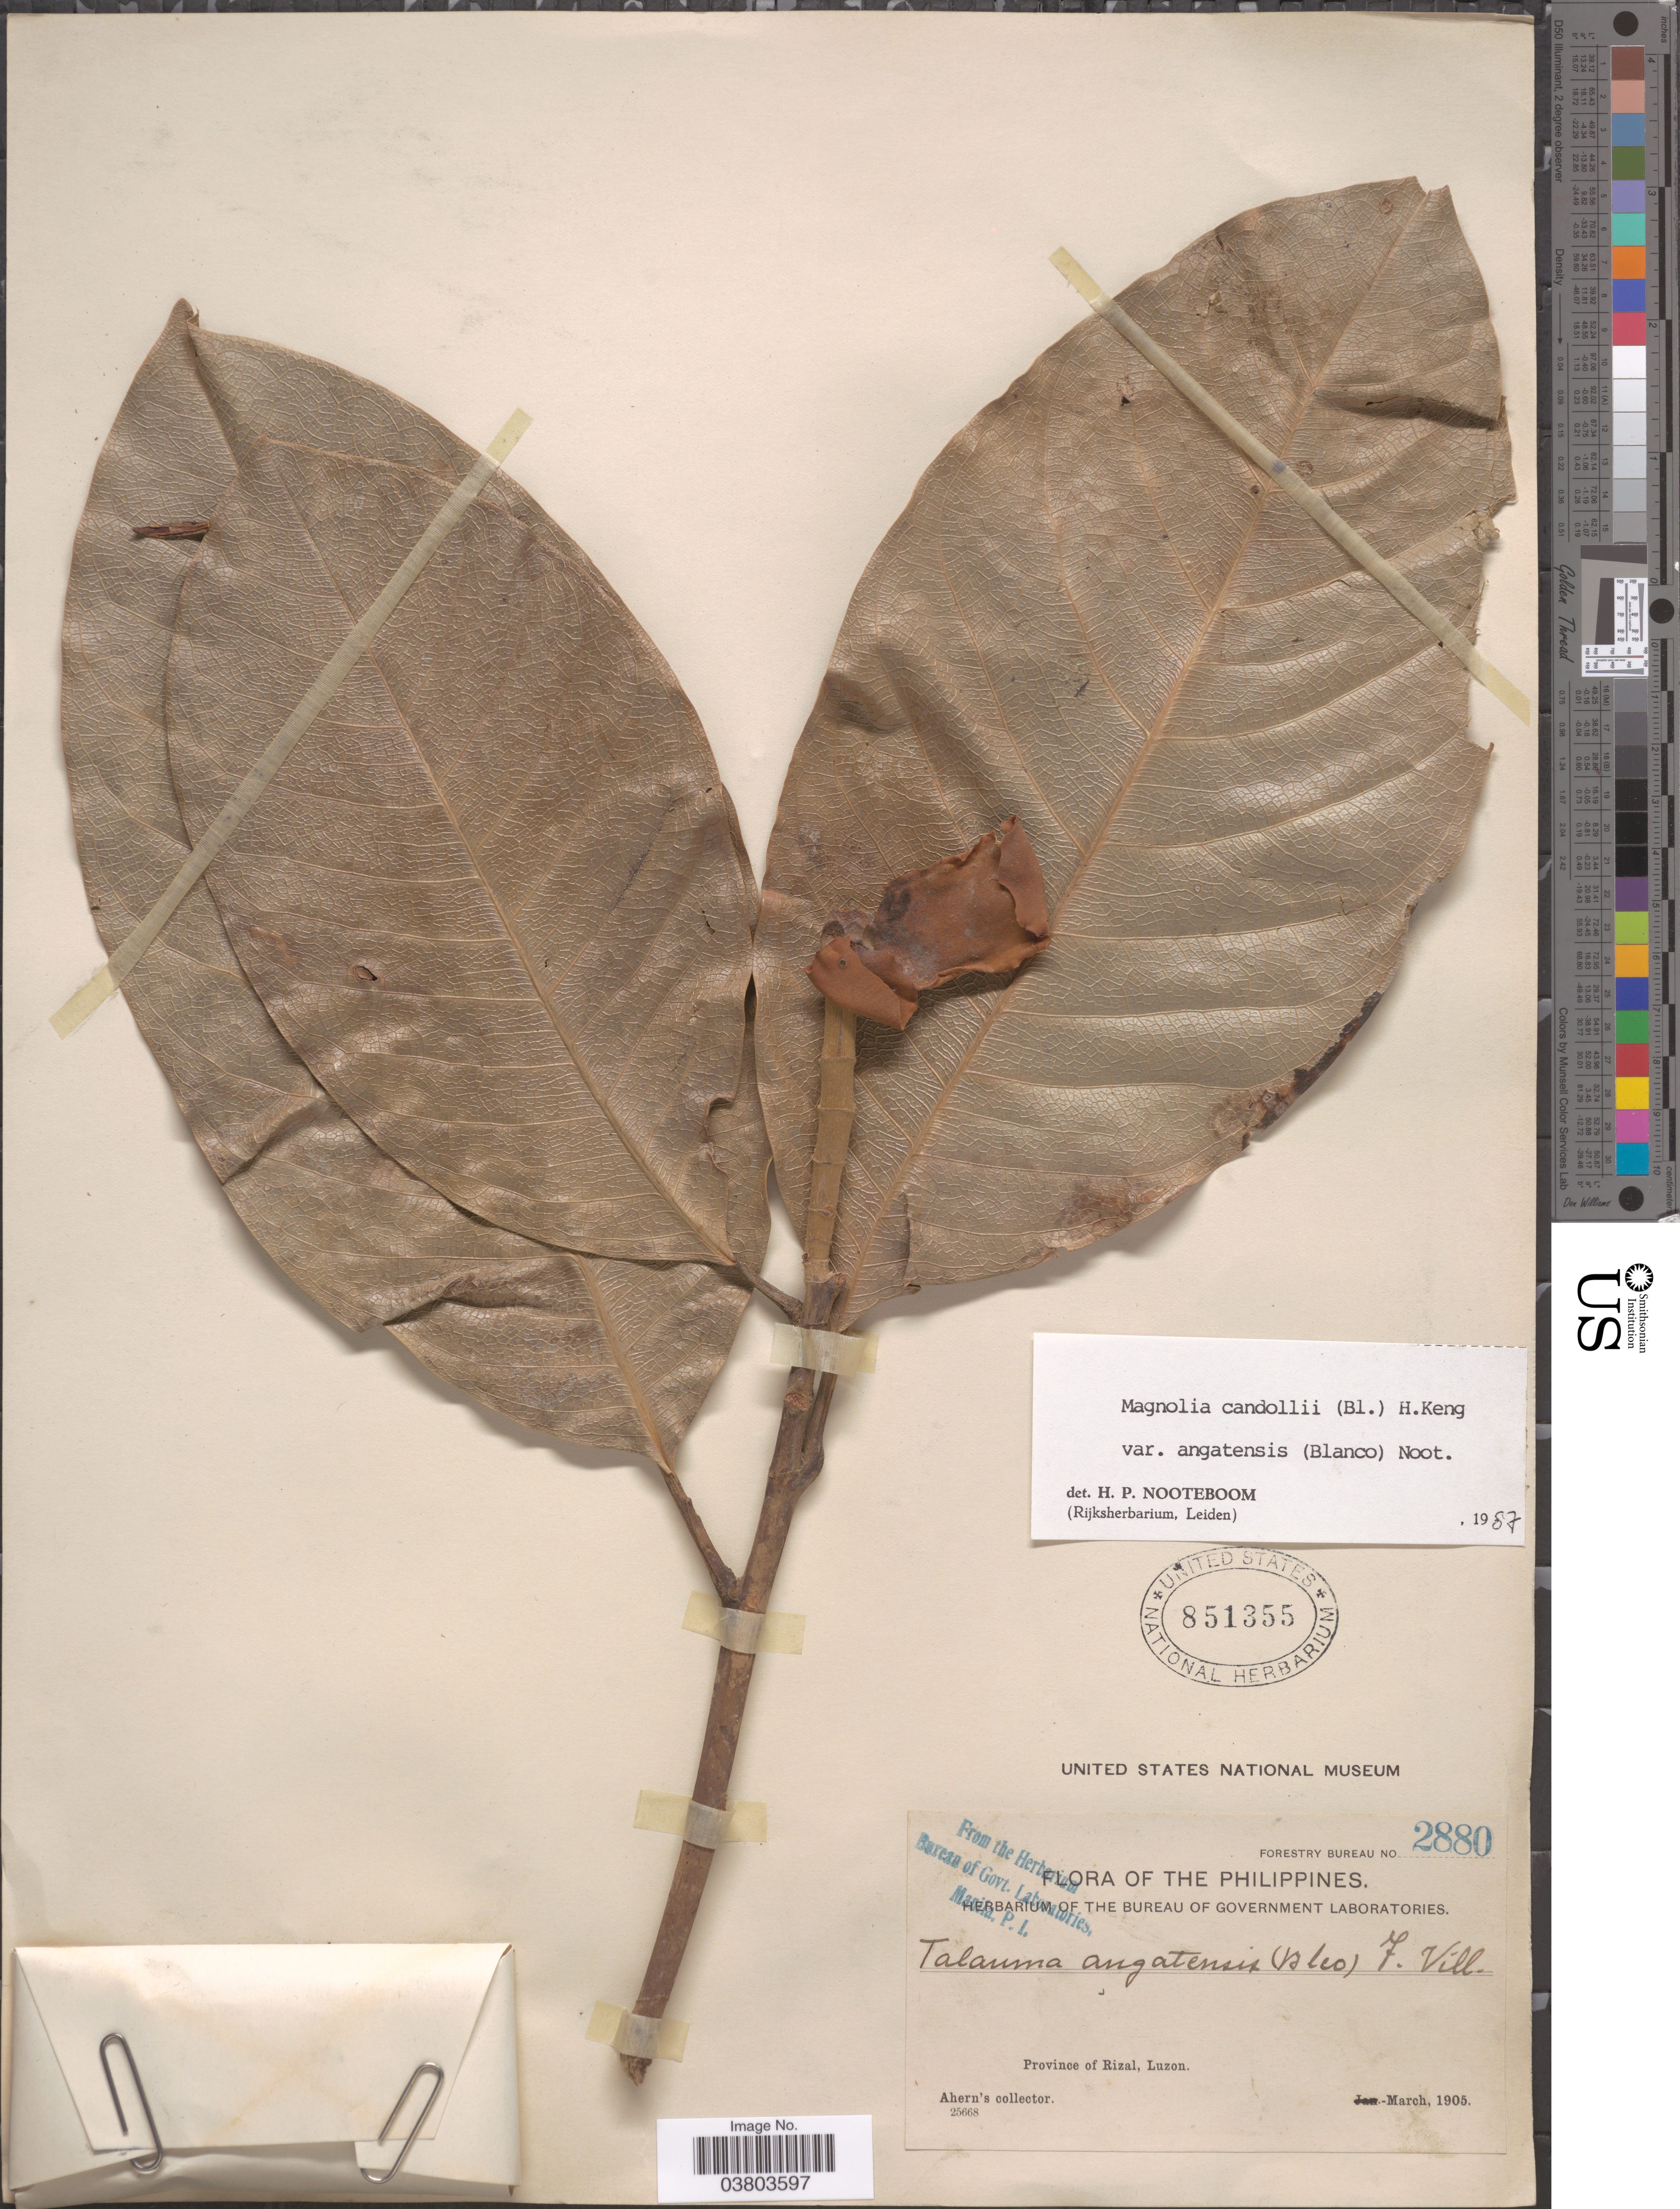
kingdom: Plantae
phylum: Tracheophyta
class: Magnoliopsida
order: Magnoliales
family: Magnoliaceae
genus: Magnolia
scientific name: Magnolia candollei var. angatensis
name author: (Blanco) Noot.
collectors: Ahern's collector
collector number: Forestry Bureau 2880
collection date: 1905-03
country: Philippines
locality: Province of Rizal, Luzon.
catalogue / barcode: US 851355